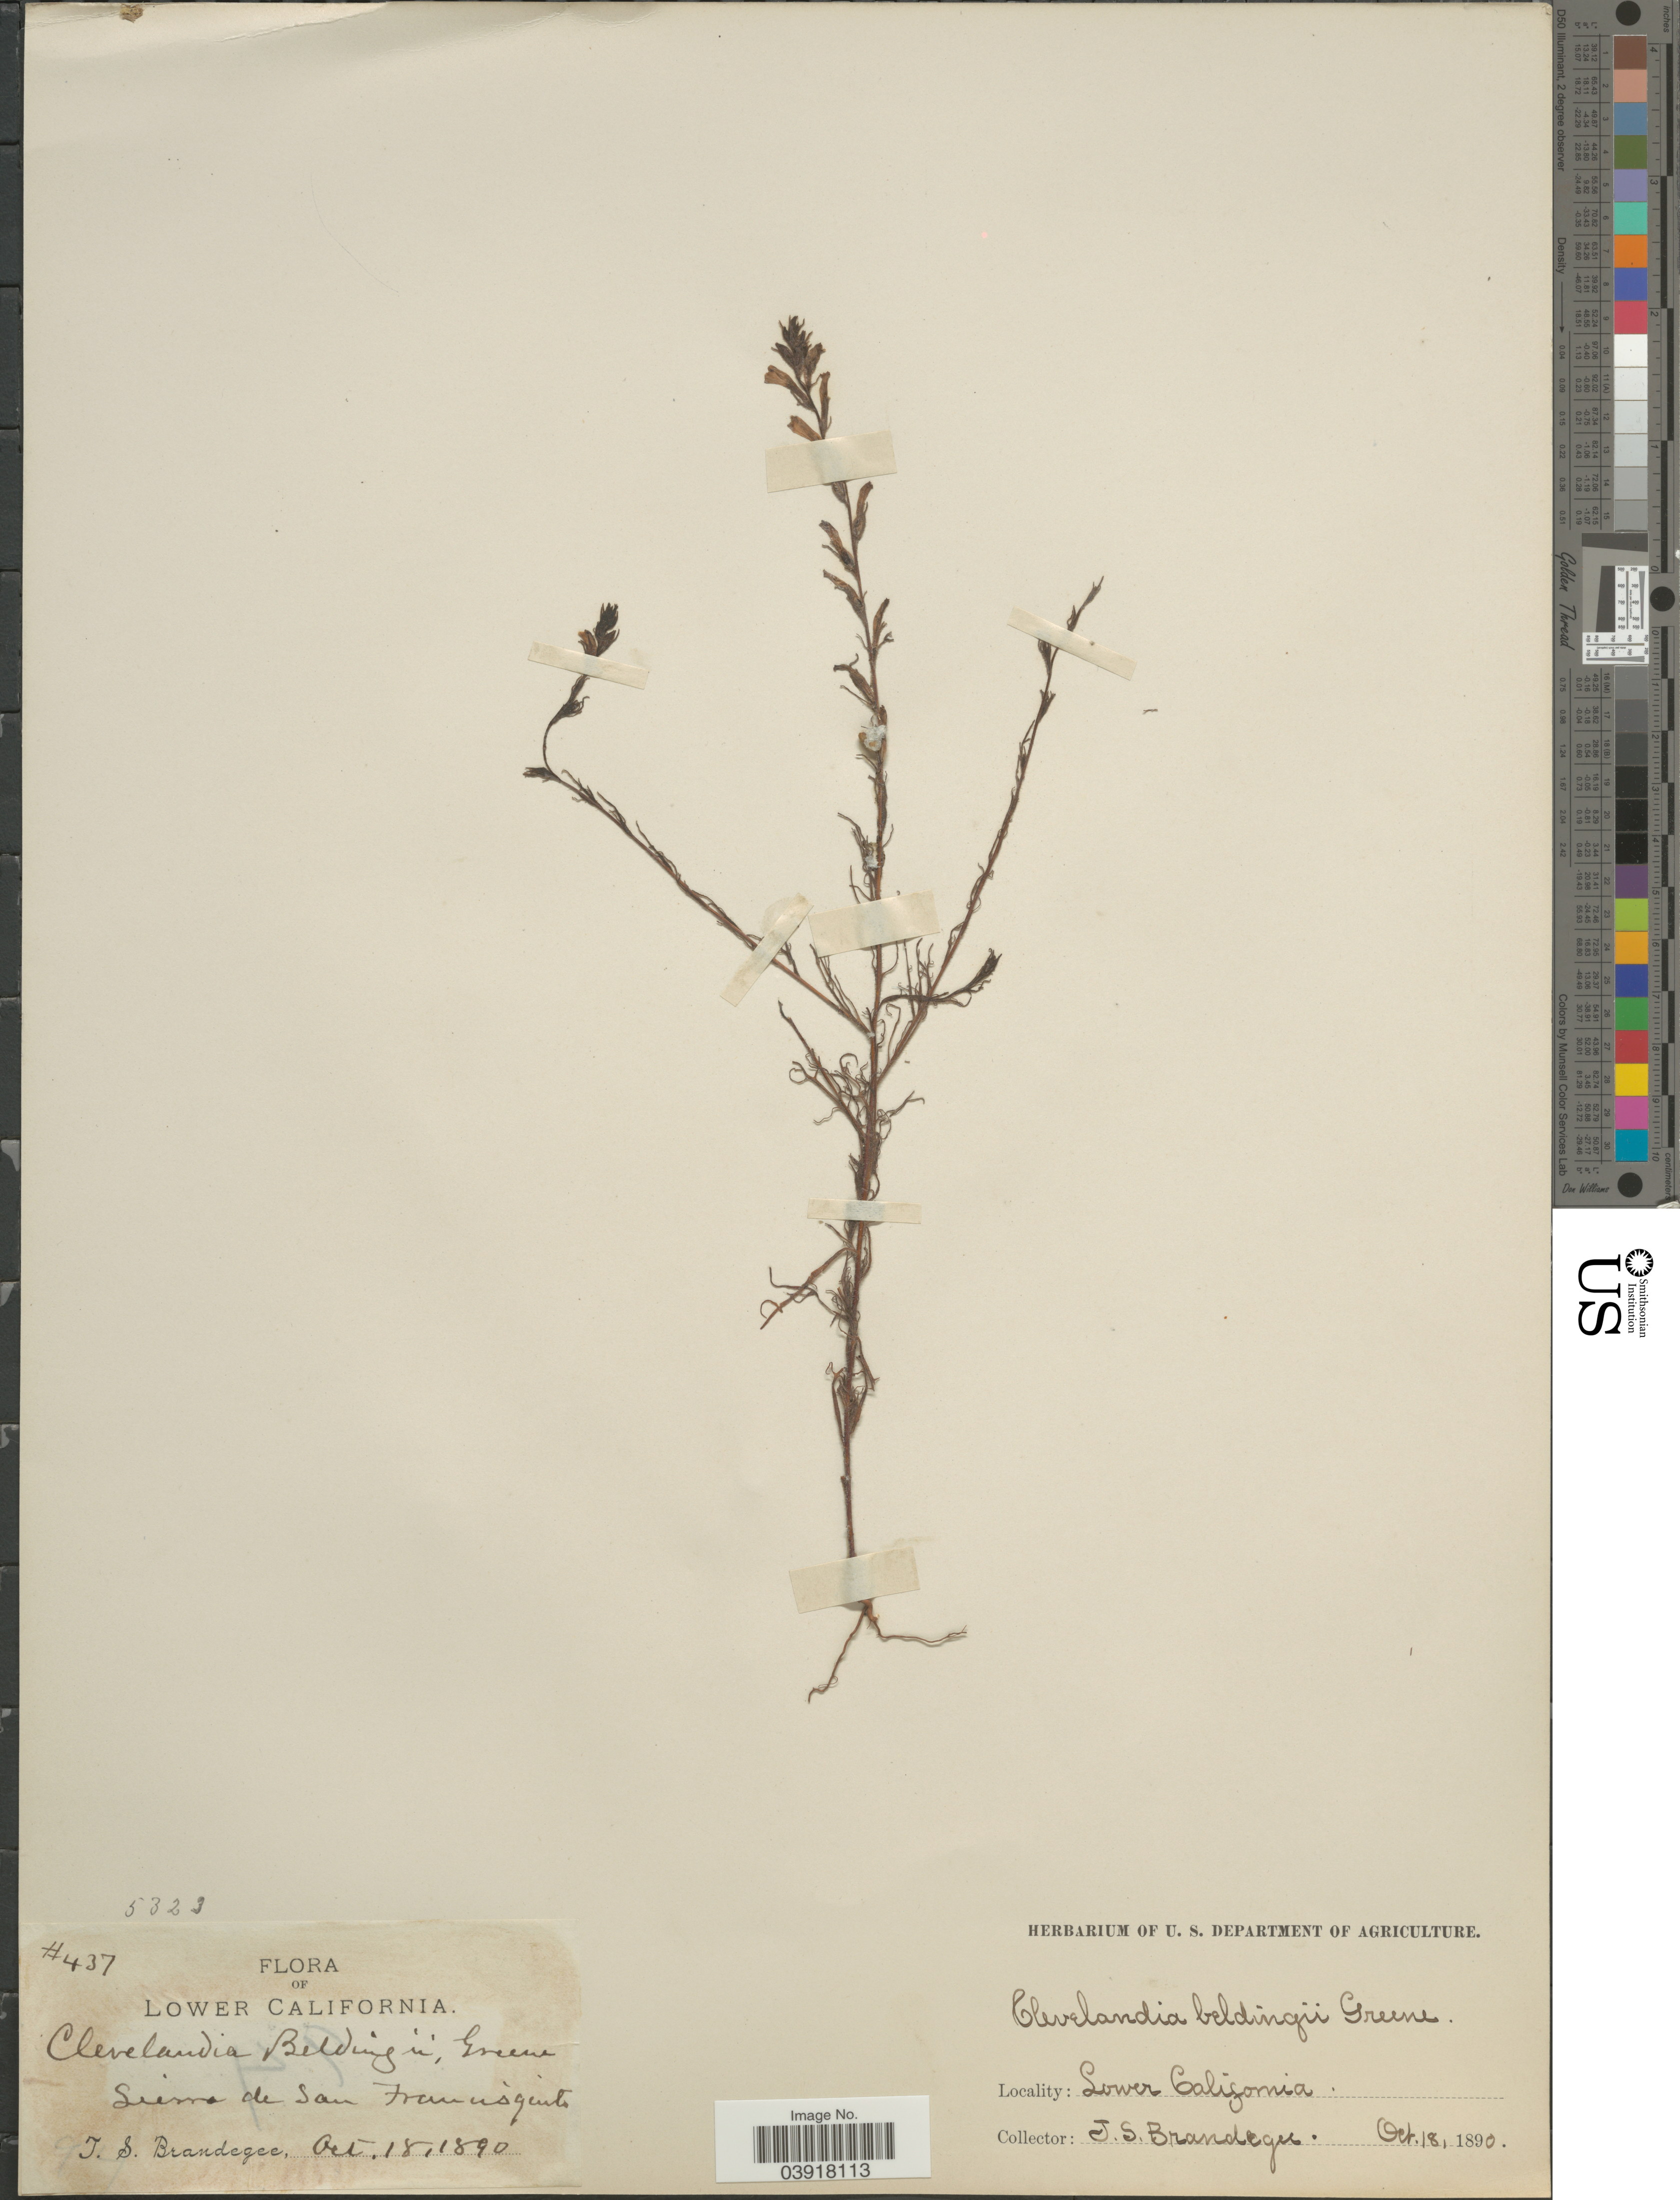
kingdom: Plantae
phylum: Tracheophyta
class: Magnoliopsida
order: Lamiales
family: Orobanchaceae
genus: Clevelandia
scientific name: Clevelandia beldingii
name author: Greene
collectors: J. S. Brandegee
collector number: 437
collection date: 1890-10-18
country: Mexico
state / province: Baja California Norte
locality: Lower California. Sierra de San Francisquito.